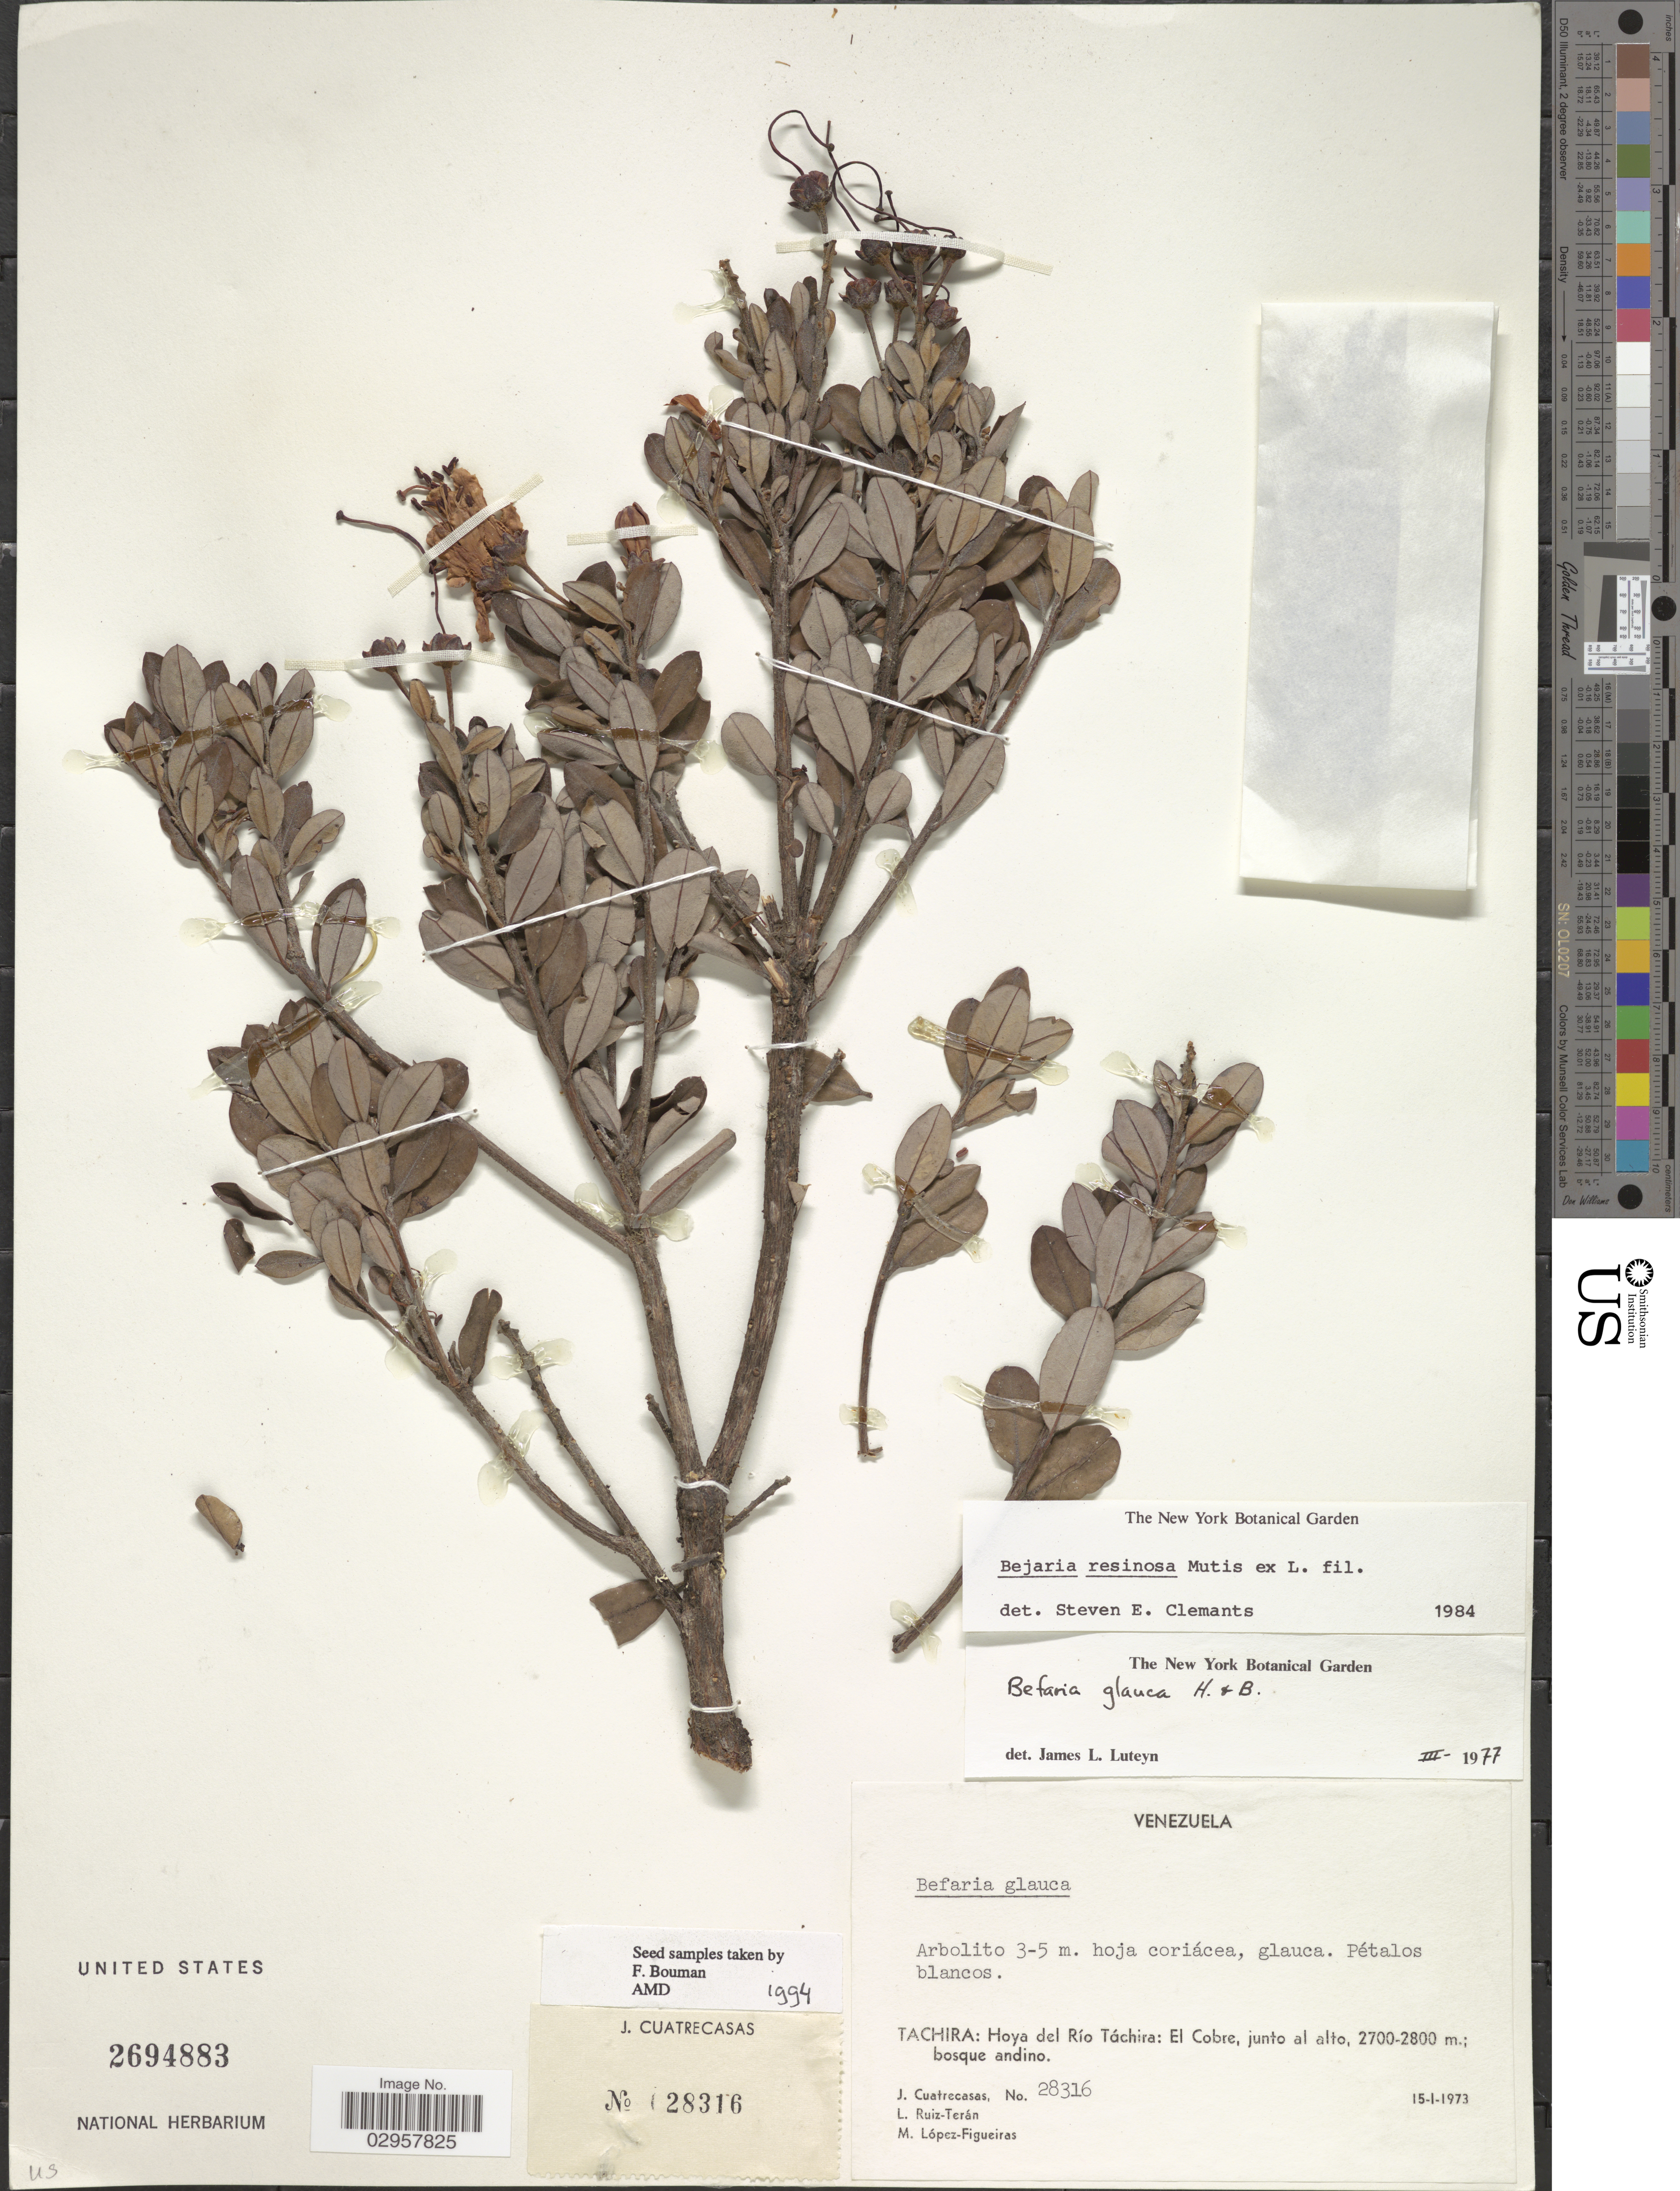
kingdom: Plantae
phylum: Tracheophyta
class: Magnoliopsida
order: Ericales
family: Ericaceae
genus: Befaria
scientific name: Befaria resinosa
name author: Mutis ex L. f.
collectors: J. Cuatrecasas, L. E. Ruíz-Terán & M. Lopéz-F.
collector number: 28316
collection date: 1973-01-15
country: Venezuela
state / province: Tachira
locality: Hoya del Río Táchira: El Cobre.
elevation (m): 2700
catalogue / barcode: US 2694883